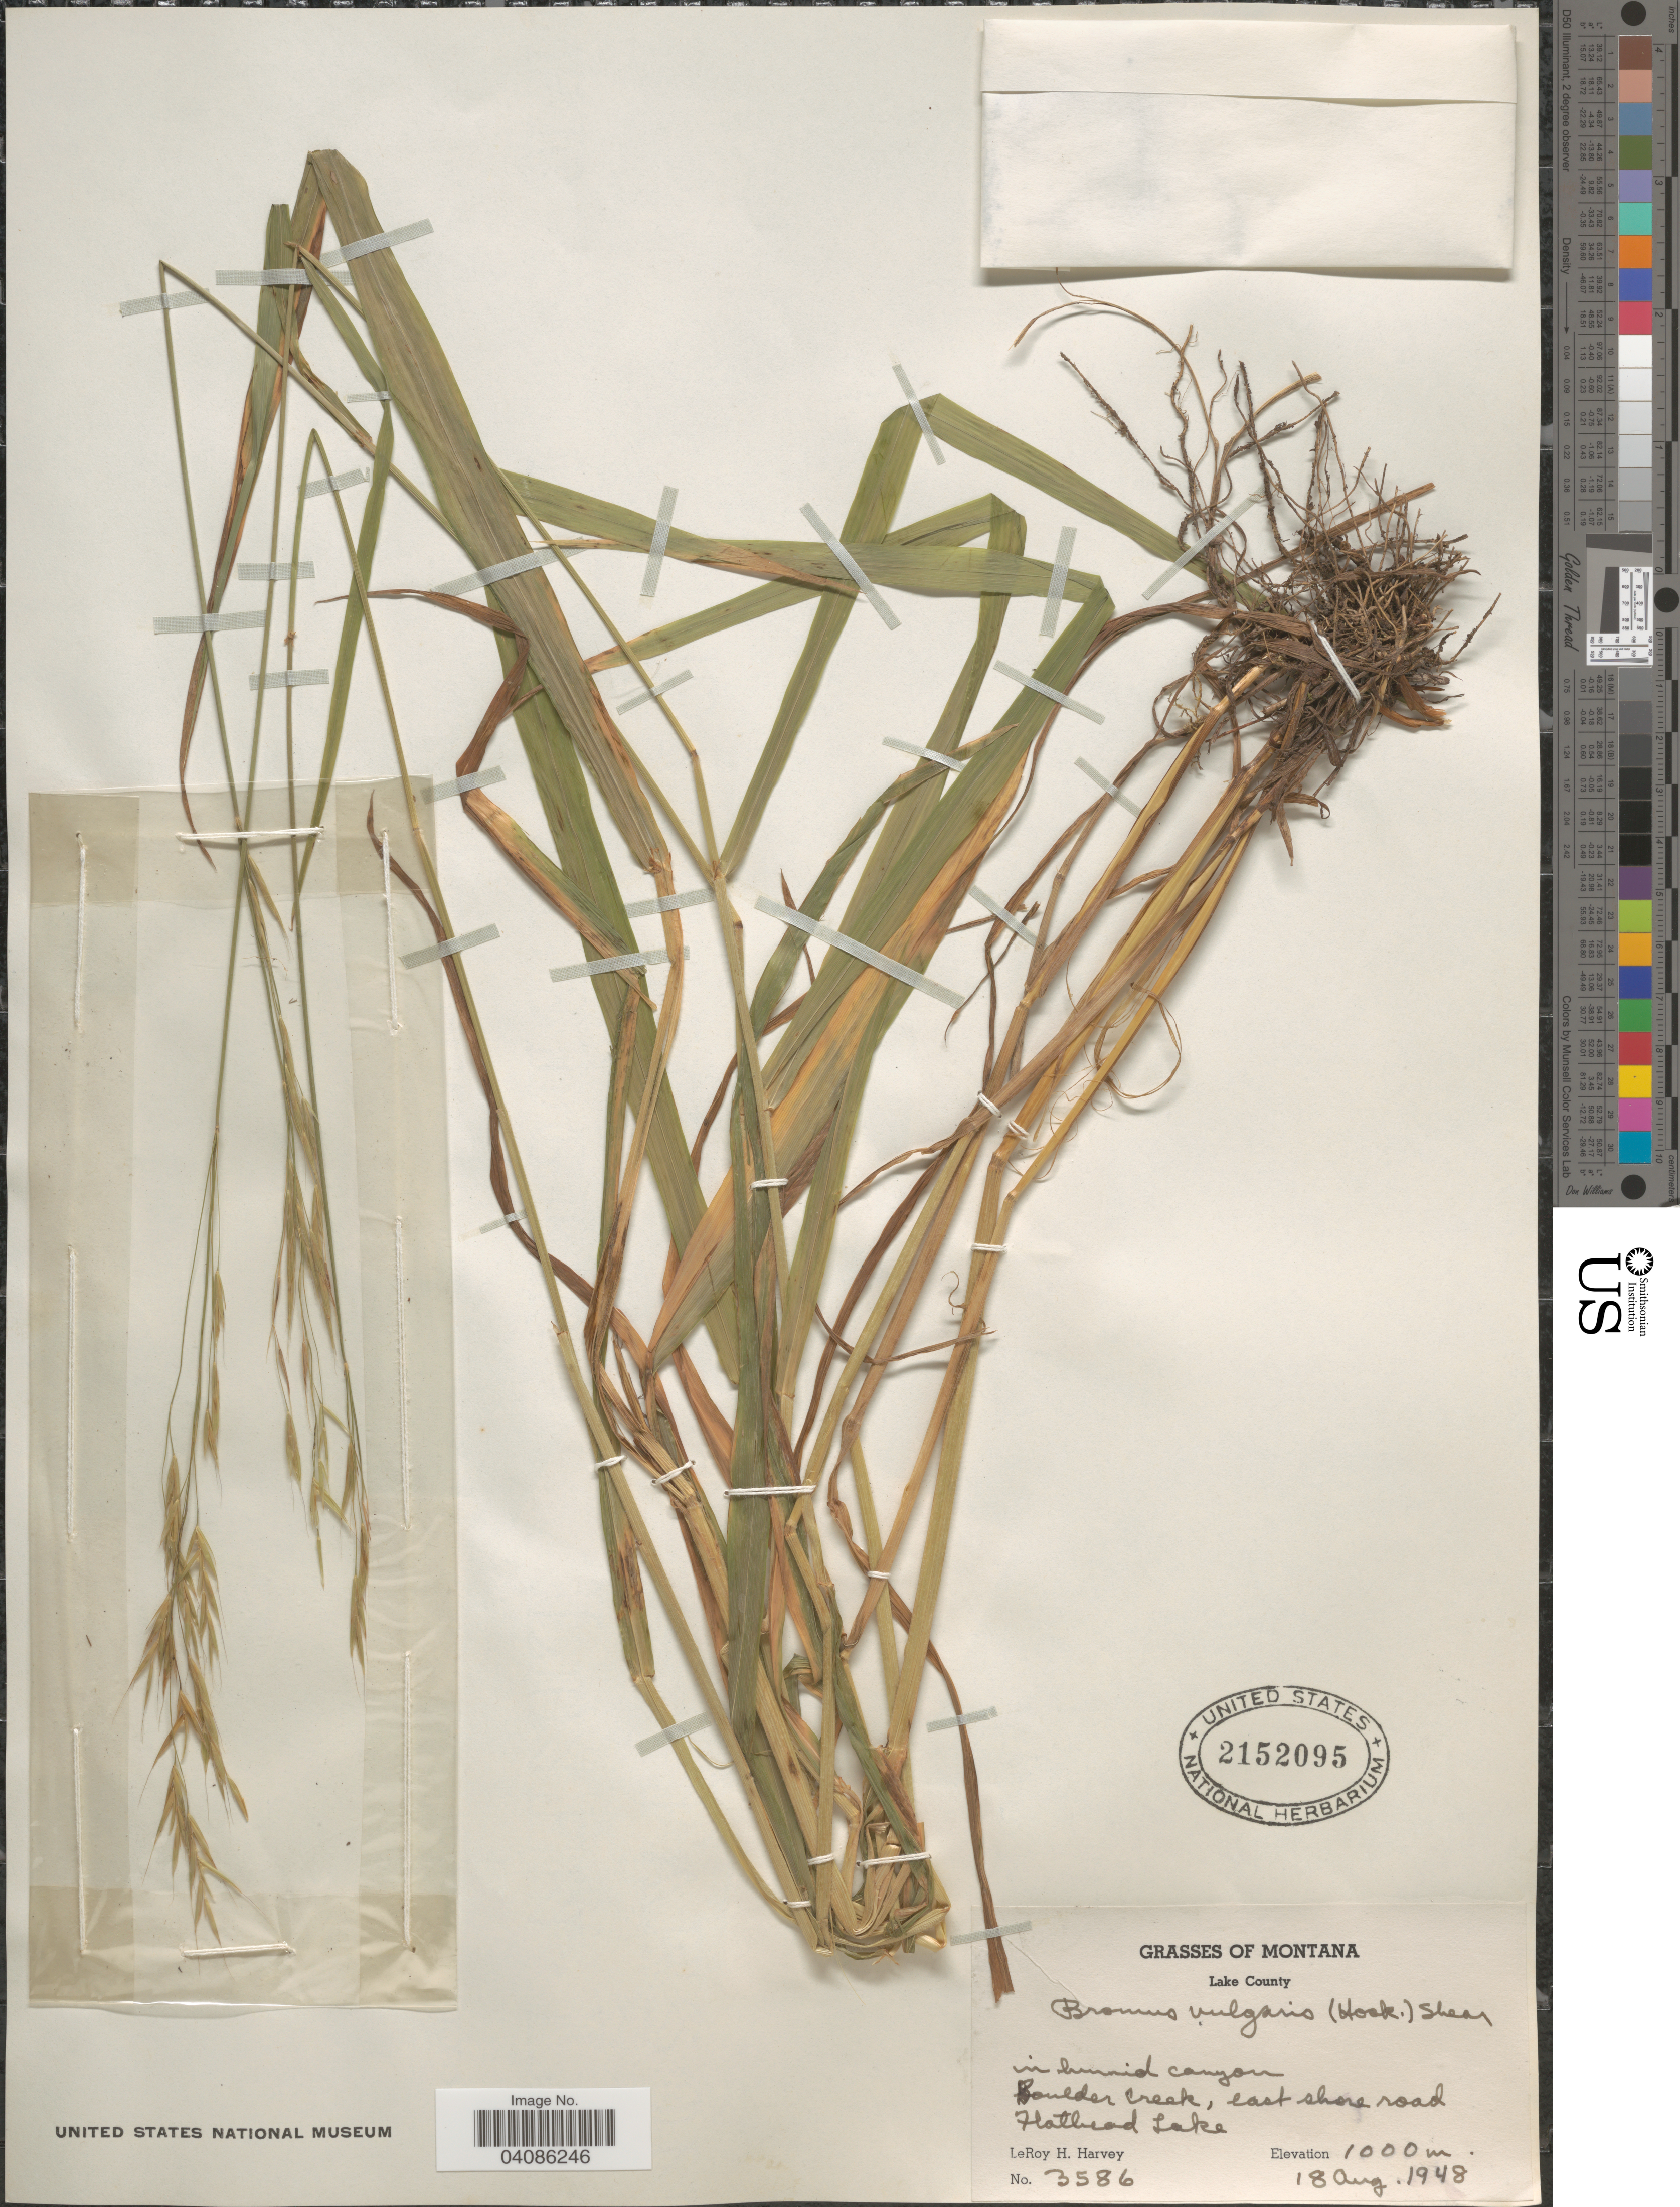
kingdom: Plantae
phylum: Tracheophyta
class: Liliopsida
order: Poales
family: Poaceae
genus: Bromus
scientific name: Bromus texensis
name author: (Shear) Hitchc.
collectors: L. H. Harvey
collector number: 3586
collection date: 1948-08-18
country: United States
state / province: Montana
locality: Lake County. In humid canyon, Boulder Creek, east shore road Flathead Lake.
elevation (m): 1000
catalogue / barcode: US 2152095